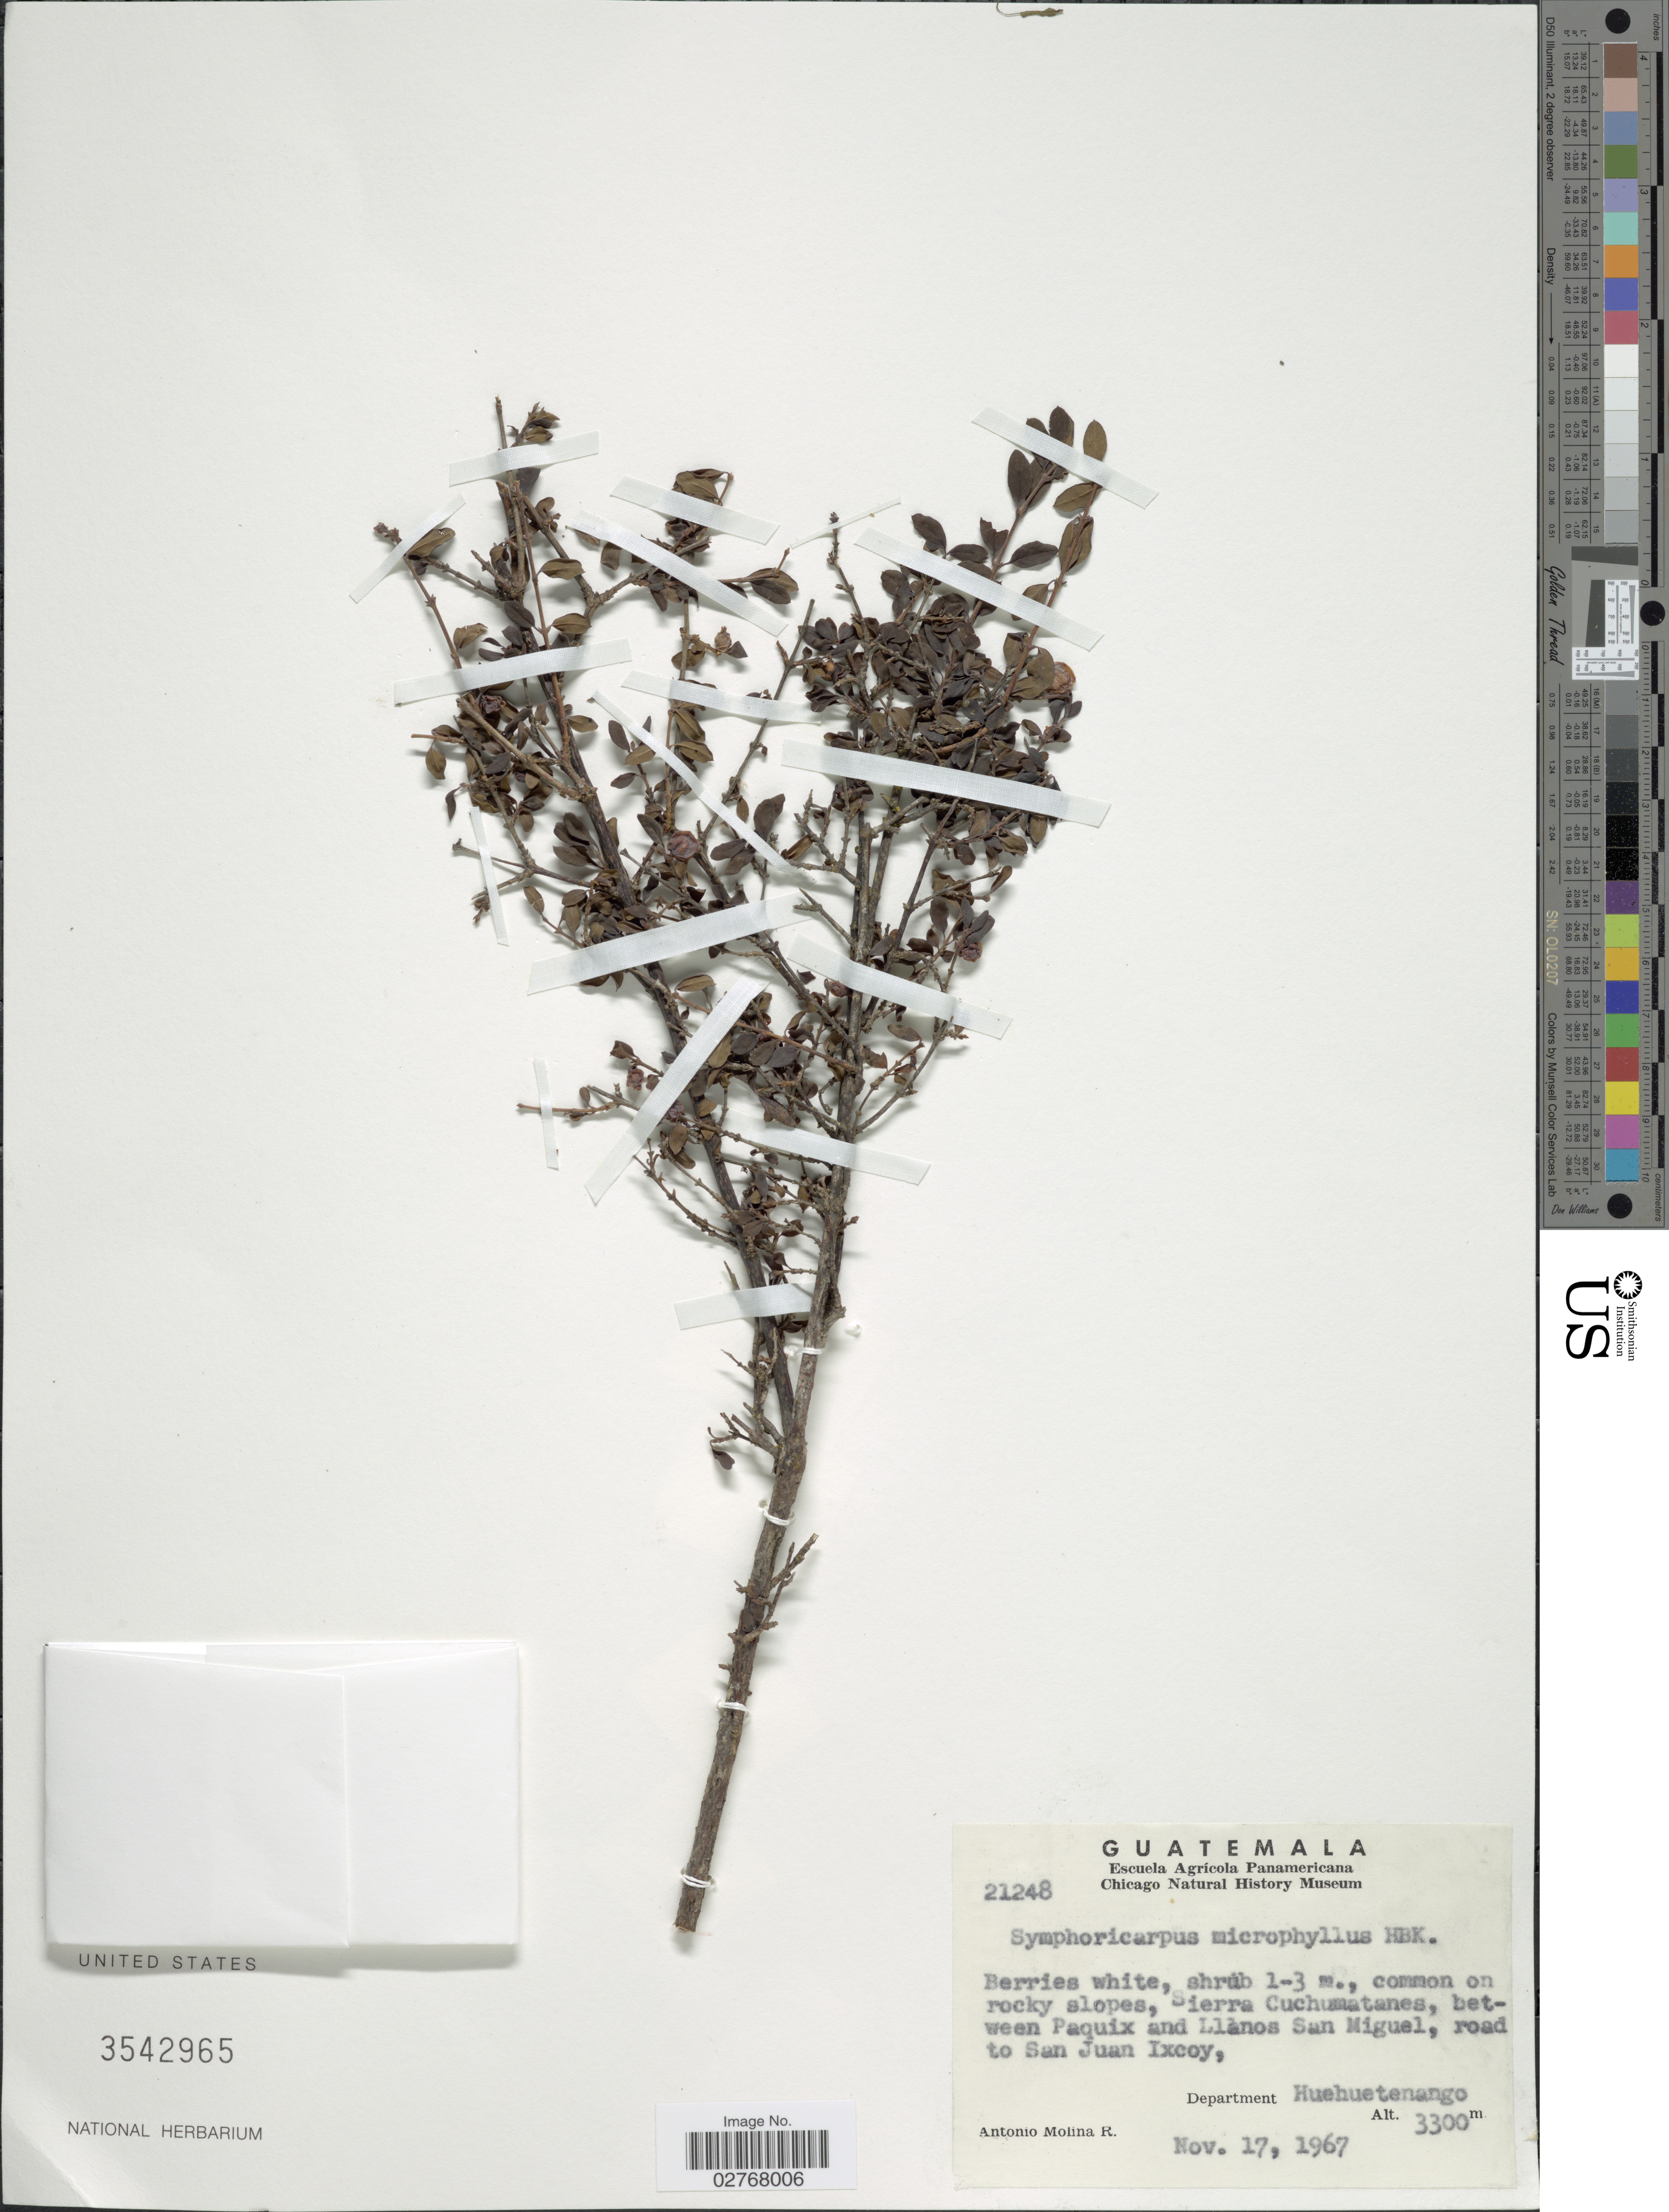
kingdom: Plantae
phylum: Tracheophyta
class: Magnoliopsida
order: Dipsacales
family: Caprifoliaceae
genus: Symphoricarpos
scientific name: Symphoricarpos microphyllus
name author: Kunth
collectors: A. Molina R.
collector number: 21248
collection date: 1967-11-17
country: Guatemala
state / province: Huehuetenango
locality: Sierra Cuchumatanes, between Paquix and Llanos San Miguel, road to San Juan Ixcoy, Department Huehuetenango.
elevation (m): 3300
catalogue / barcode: US 3542965